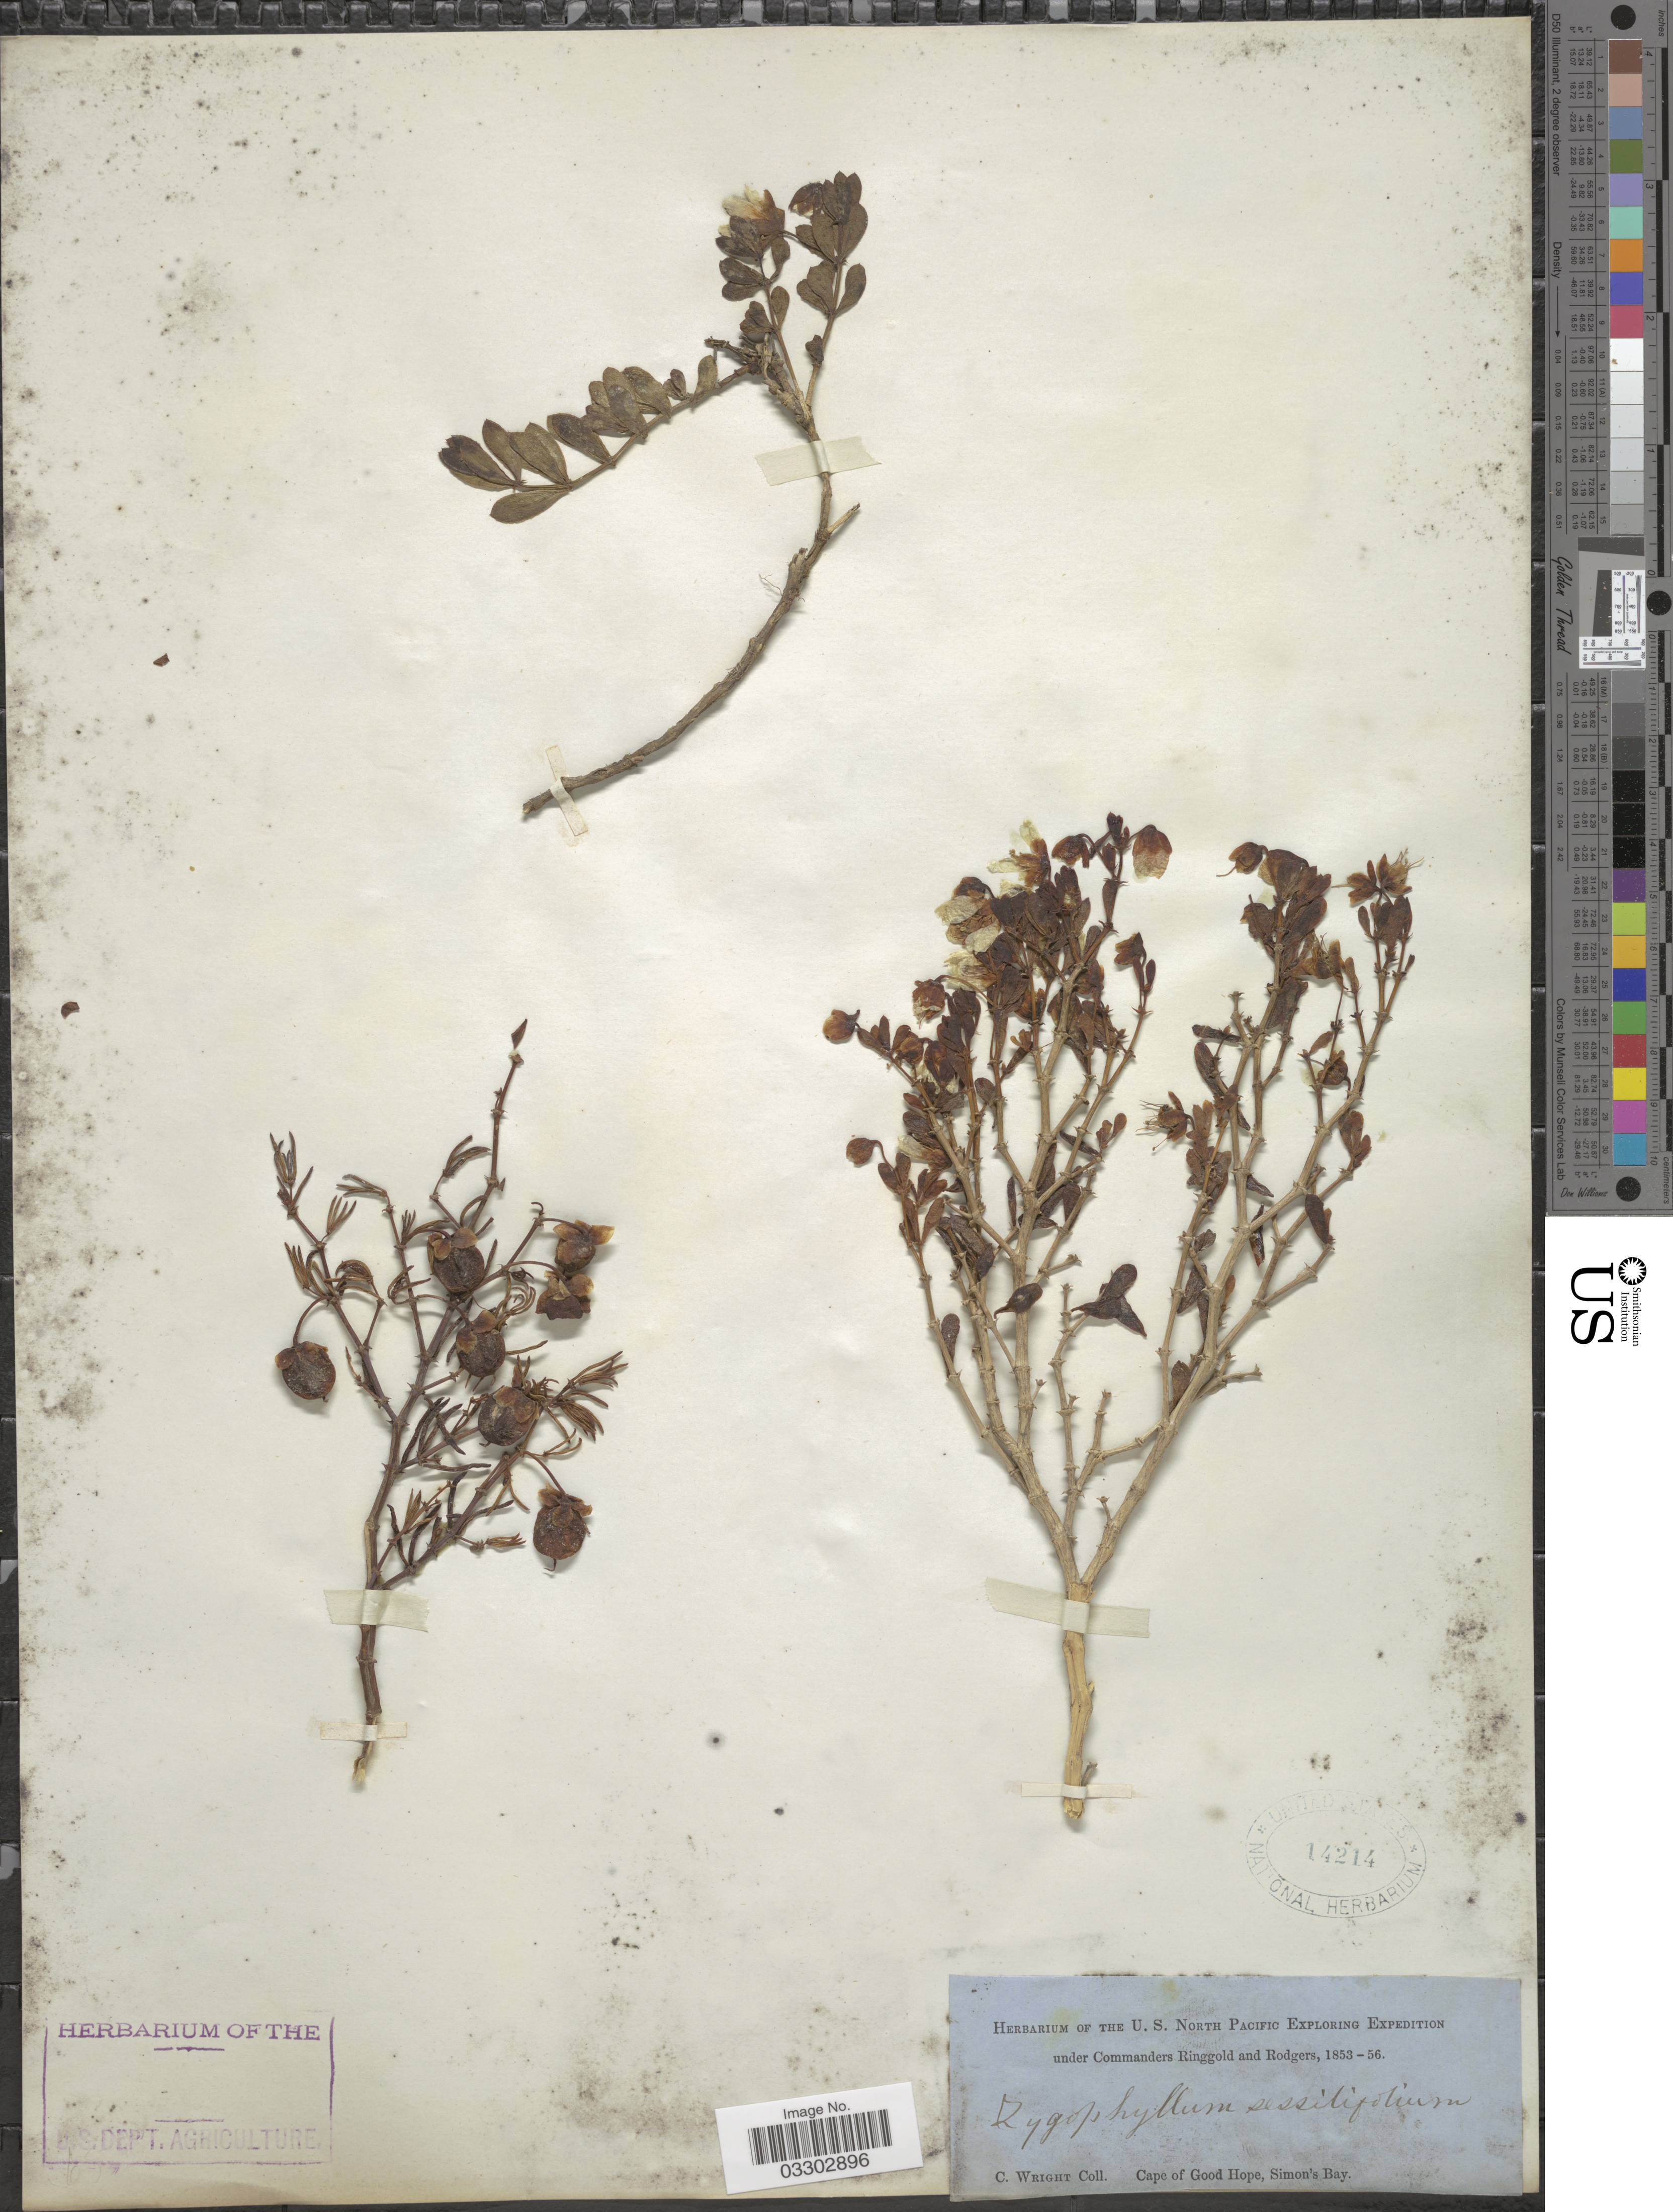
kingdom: Plantae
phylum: Tracheophyta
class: Magnoliopsida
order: Zygophyllales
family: Zygophyllaceae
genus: Roepera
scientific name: Roepera sessilifolia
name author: (L.) Beier & Thulin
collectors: C. Wright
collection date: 1853/1856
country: South Africa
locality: Cape of Good Hope, Simon's Bay.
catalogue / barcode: US 14214